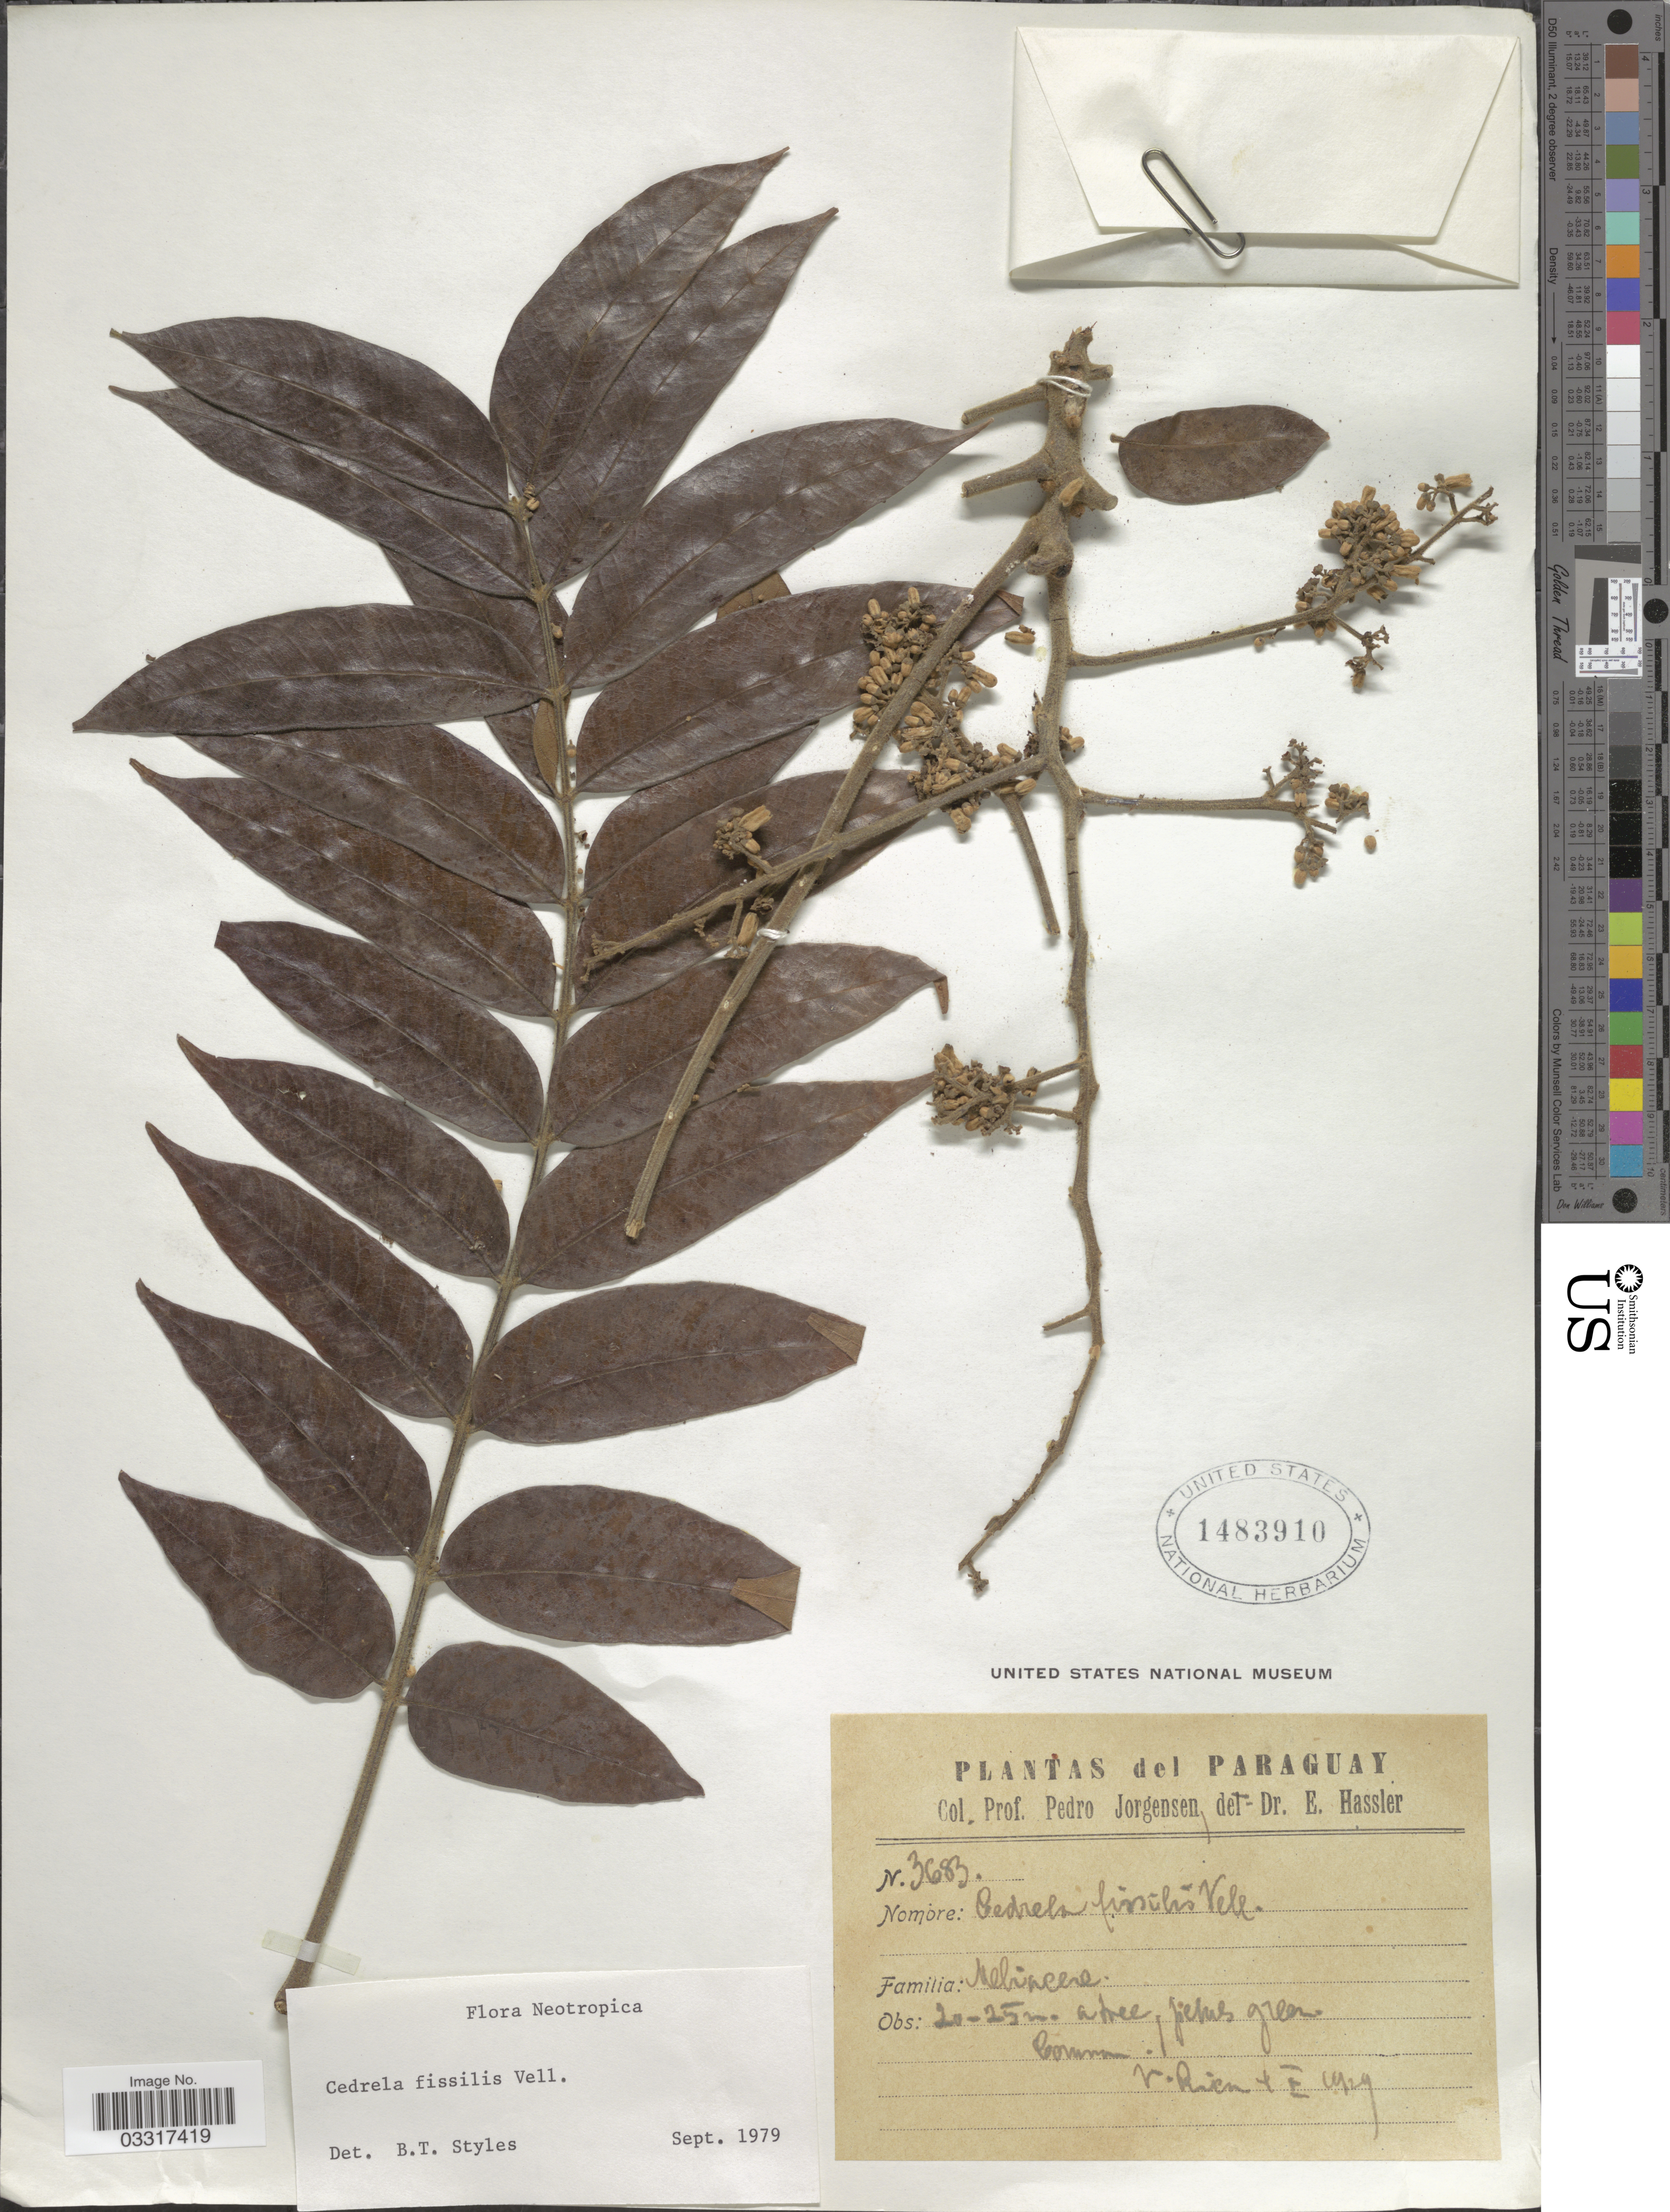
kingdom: Plantae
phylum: Tracheophyta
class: Magnoliopsida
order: Sapindales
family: Meliaceae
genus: Cedrela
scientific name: Cedrela fissilis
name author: Vell.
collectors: P. Jörgensen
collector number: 3683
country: Paraguay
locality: V. Rica .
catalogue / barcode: US 1483910